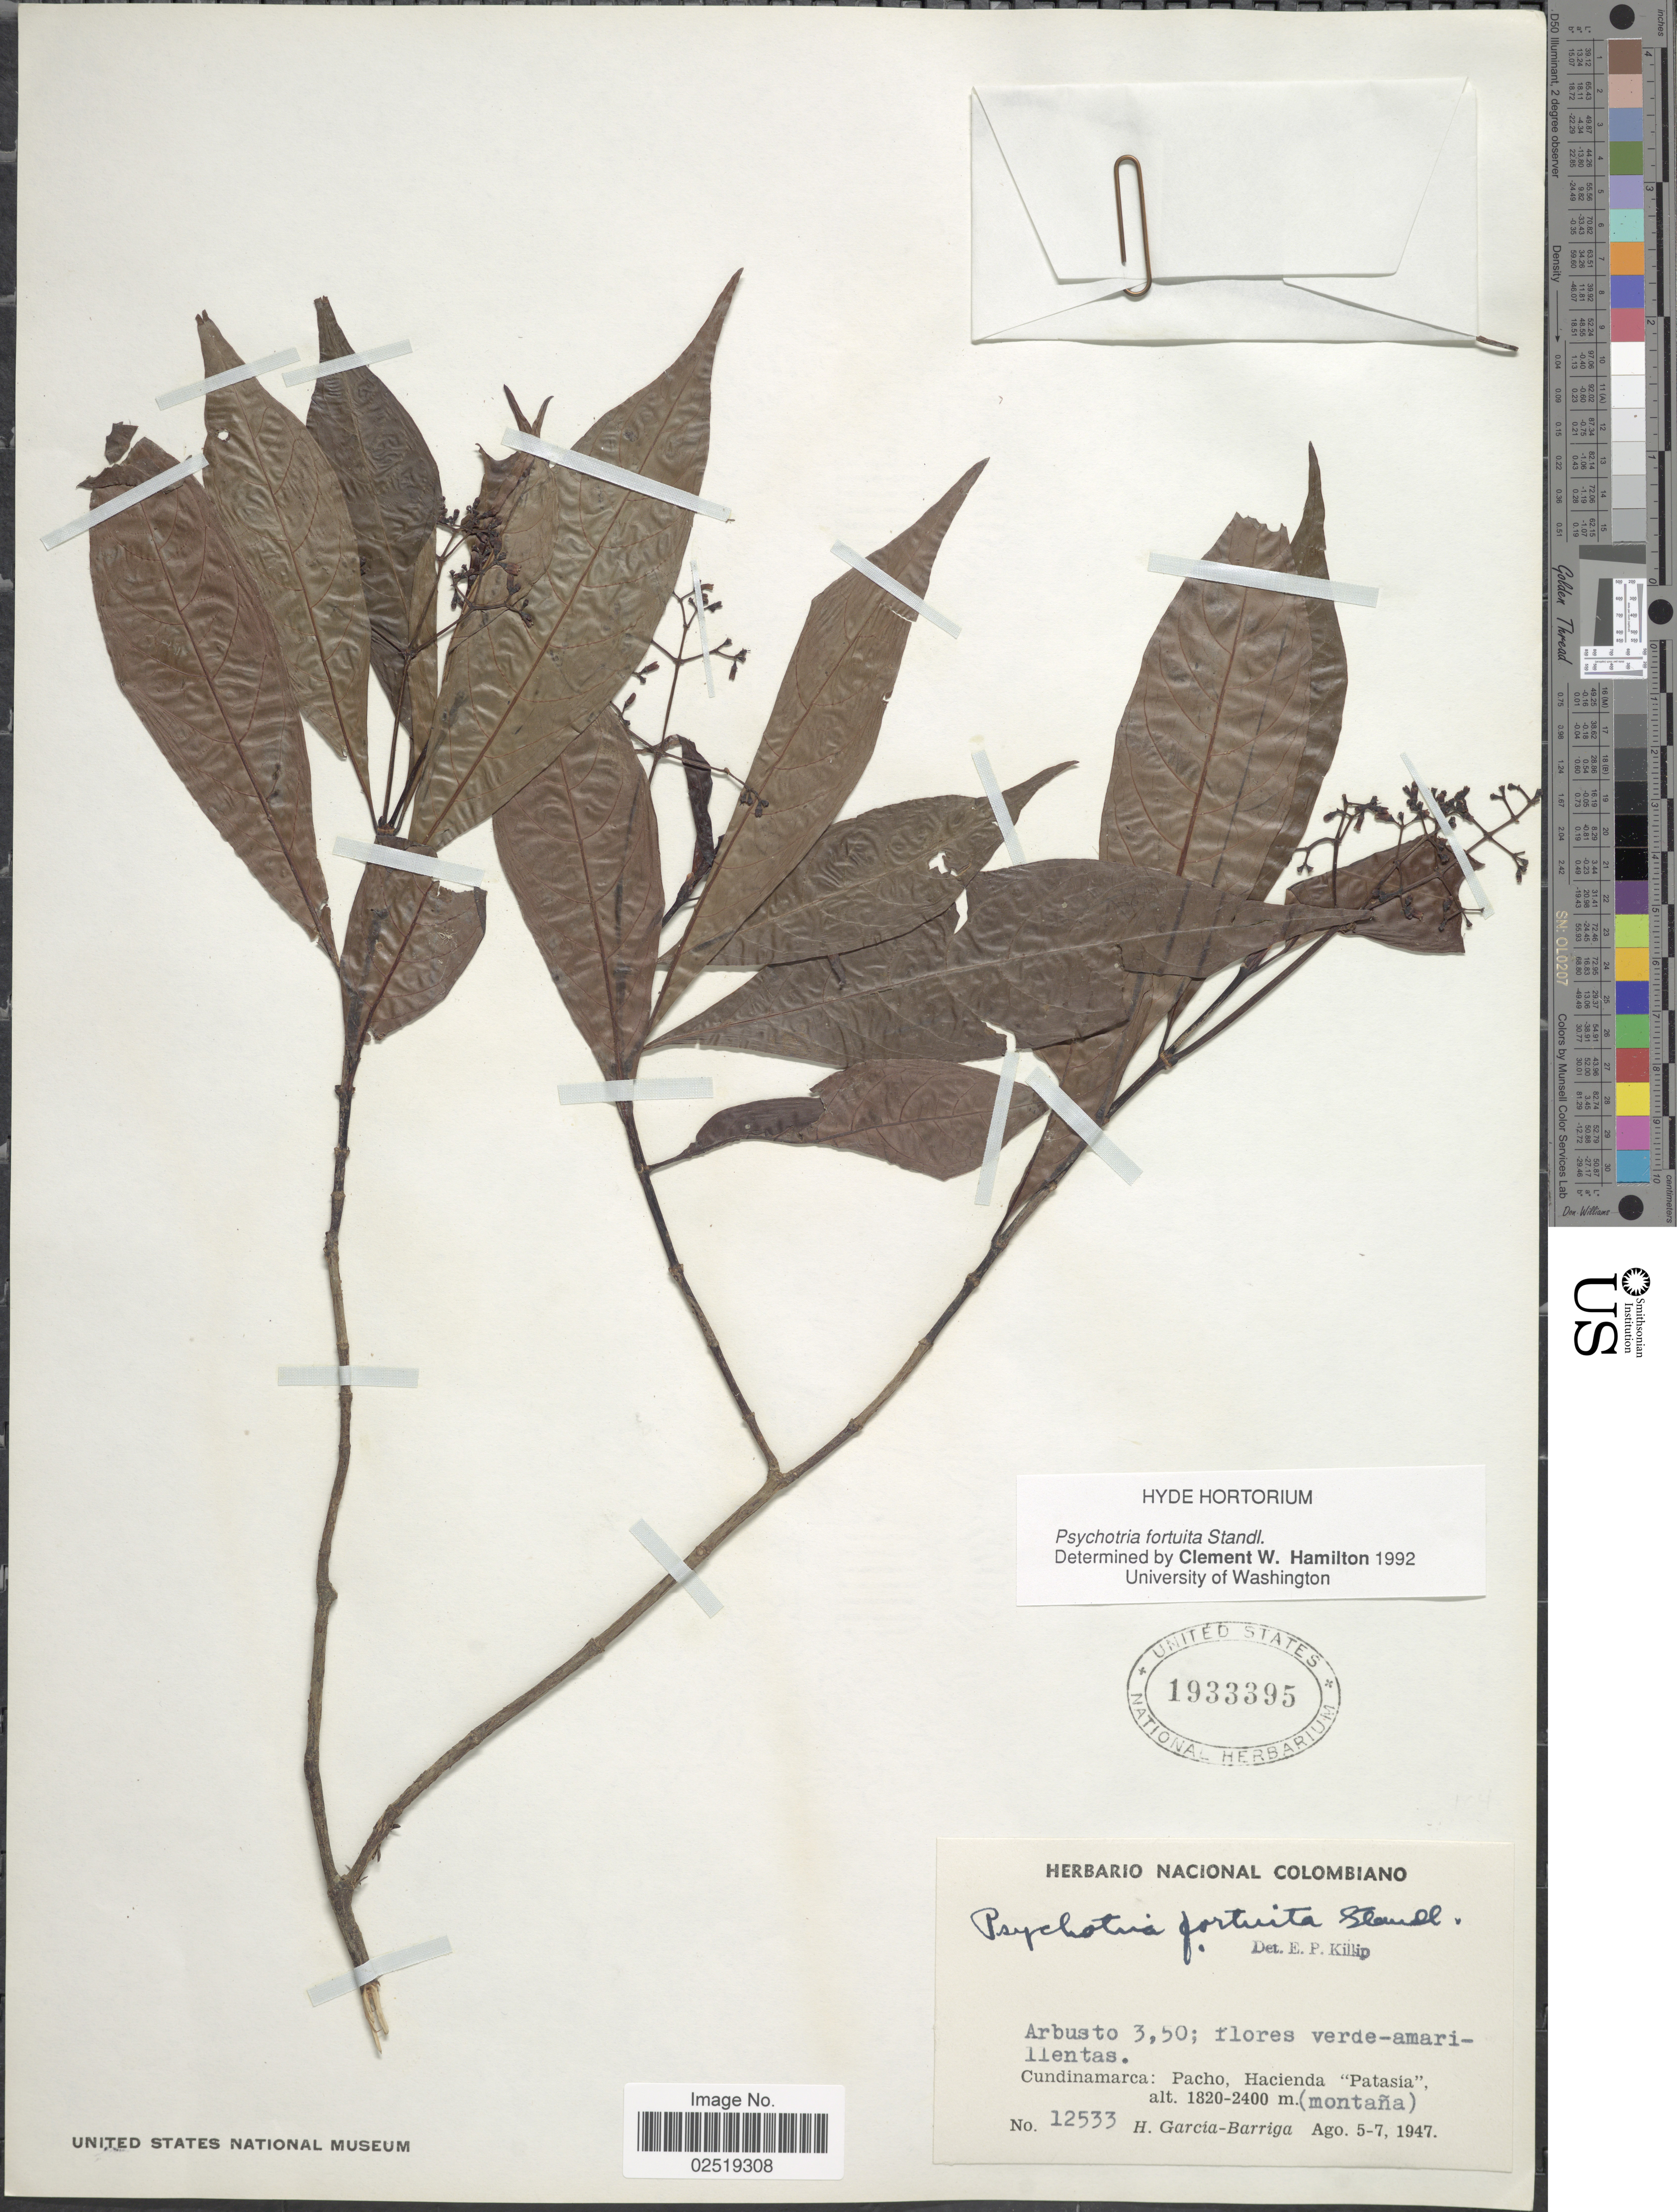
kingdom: Plantae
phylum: Tracheophyta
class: Magnoliopsida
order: Gentianales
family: Rubiaceae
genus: Psychotria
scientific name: Psychotria fortuita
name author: Standl.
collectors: H. García Barriga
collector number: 12533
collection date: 1947-08-05/1947-08-07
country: Colombia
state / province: Cundinamarca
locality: Cundinamarca: Pacho, Hacienda "Patasia"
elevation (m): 1820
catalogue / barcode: US 1933395